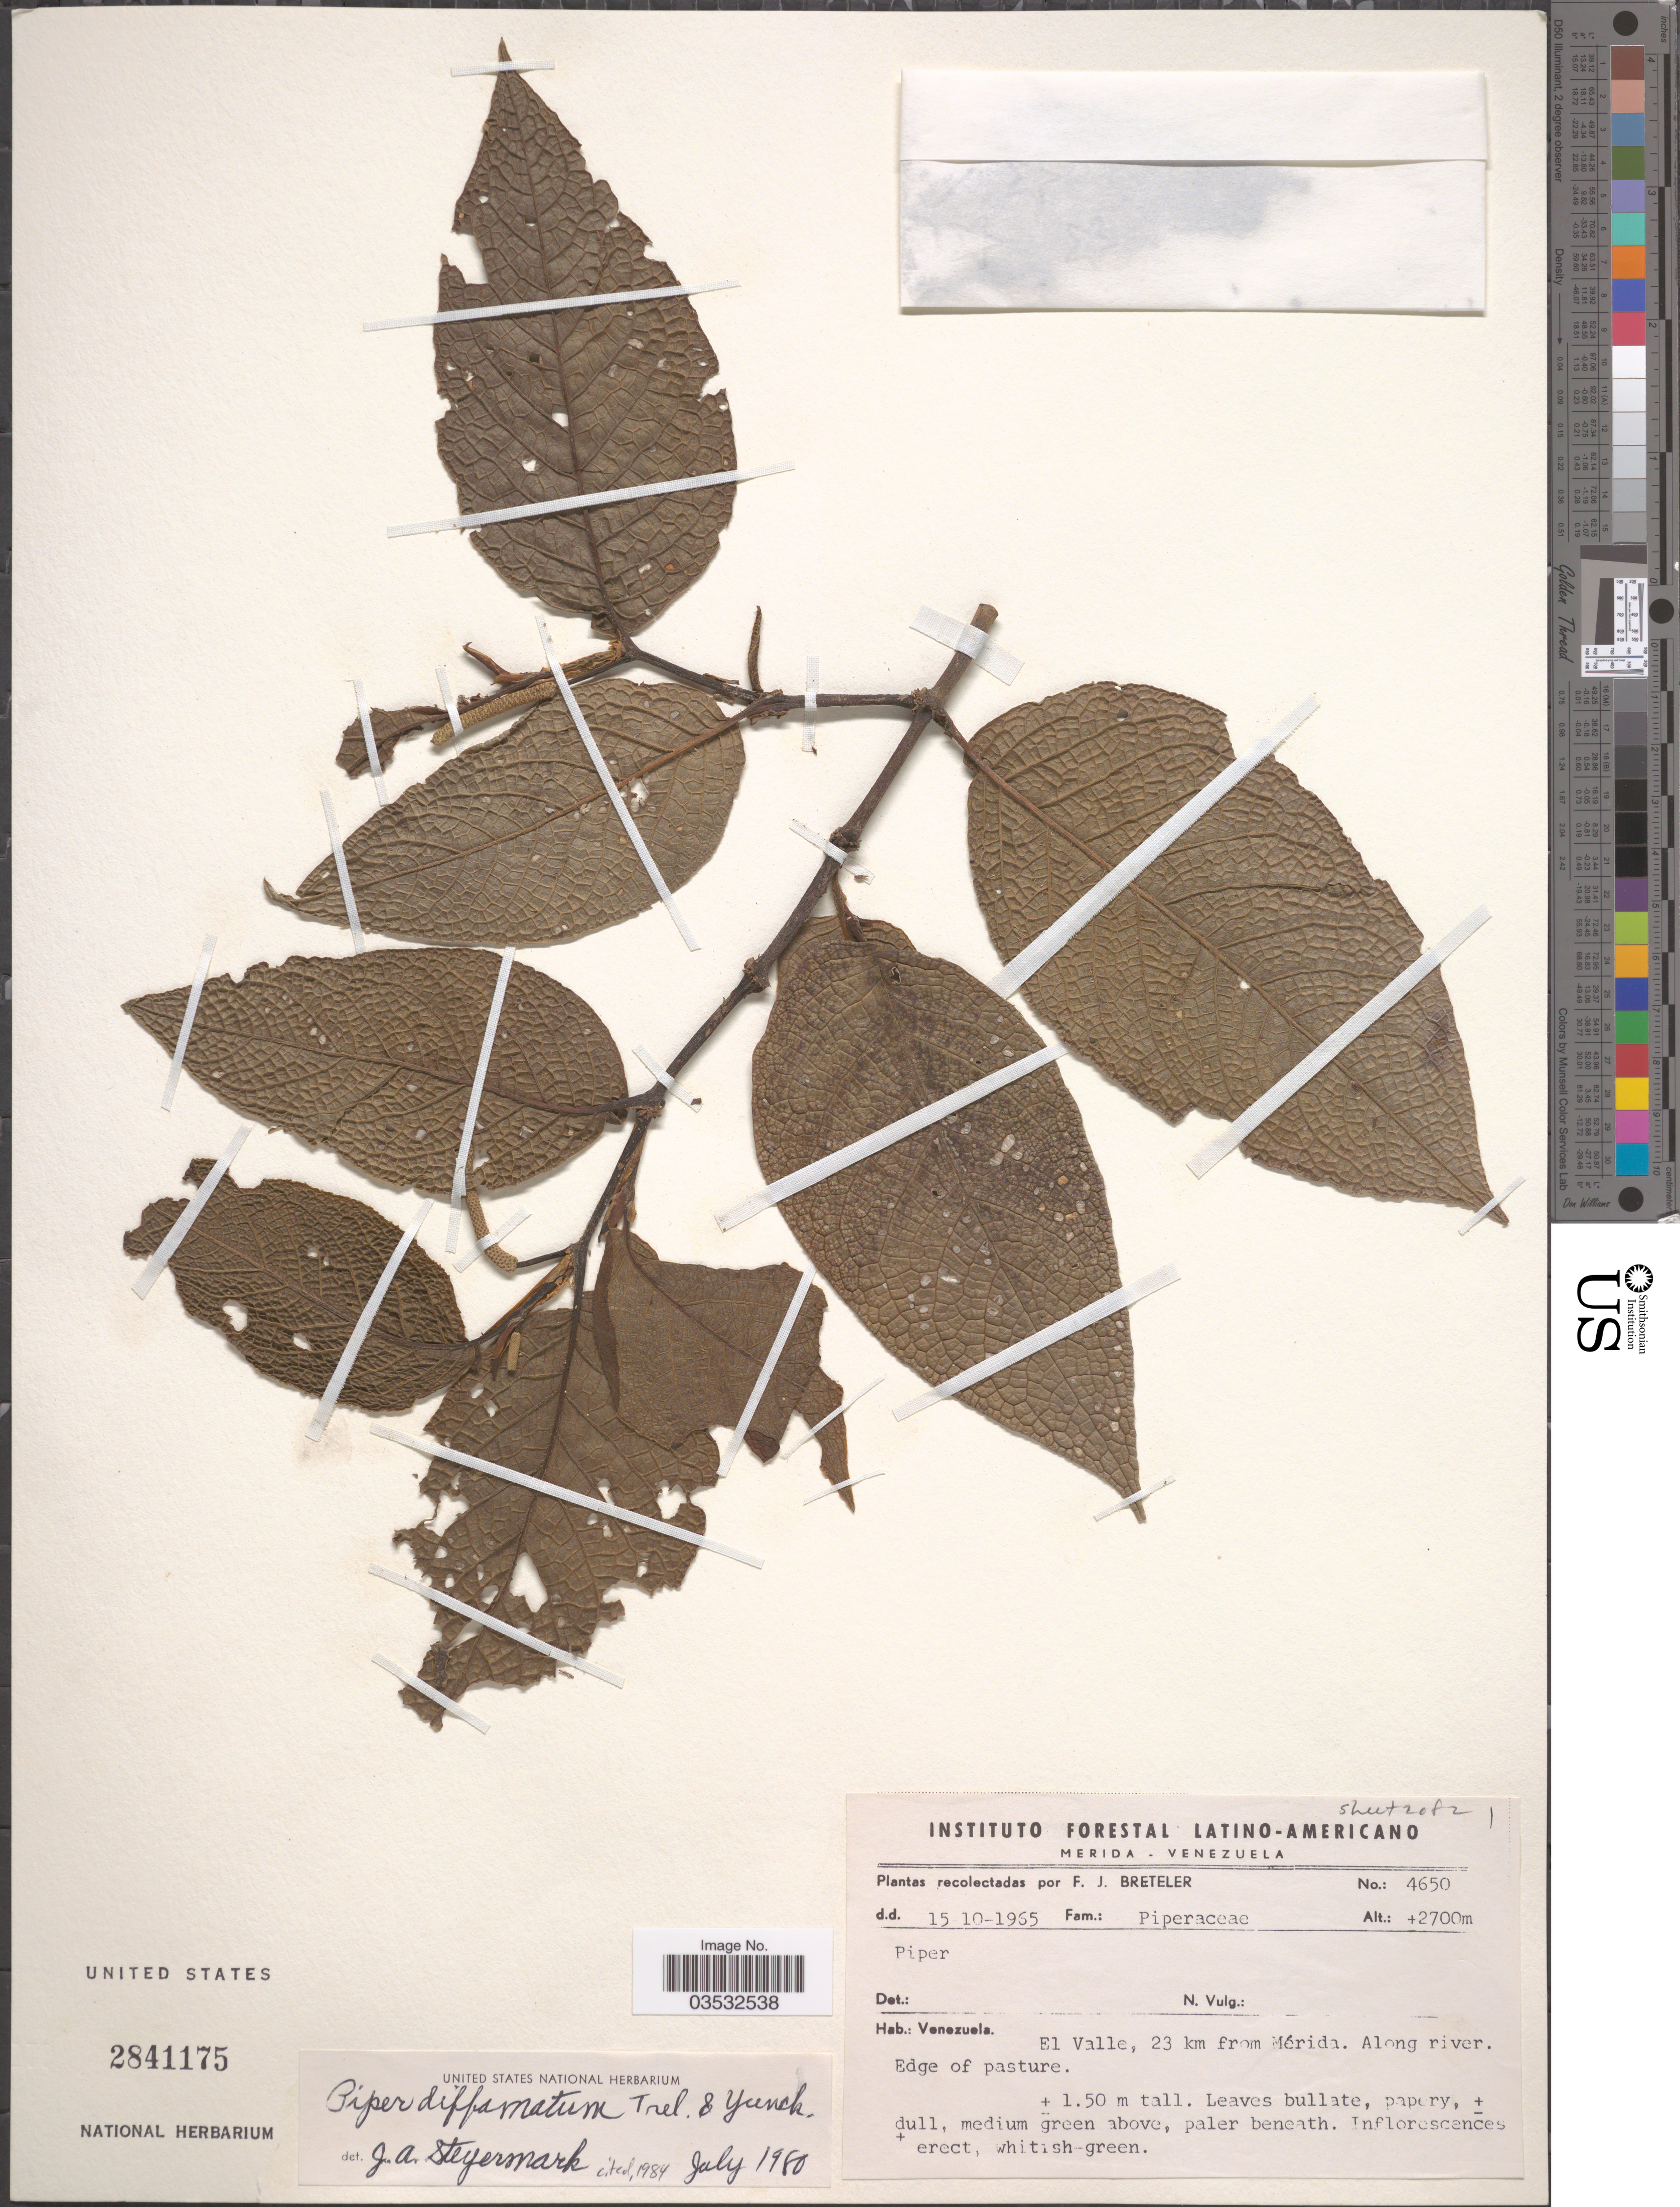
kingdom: Plantae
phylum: Tracheophyta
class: Magnoliopsida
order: Piperales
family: Piperaceae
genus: Piper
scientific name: Piper diffamatum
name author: Trel. & Yunck.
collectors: F. J. Breteler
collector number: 4650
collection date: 1965-10-15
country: Venezuela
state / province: Merida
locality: El Valle, 23 km from Mérida. Along river. Edge of pasture.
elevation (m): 2700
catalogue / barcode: US 2841175